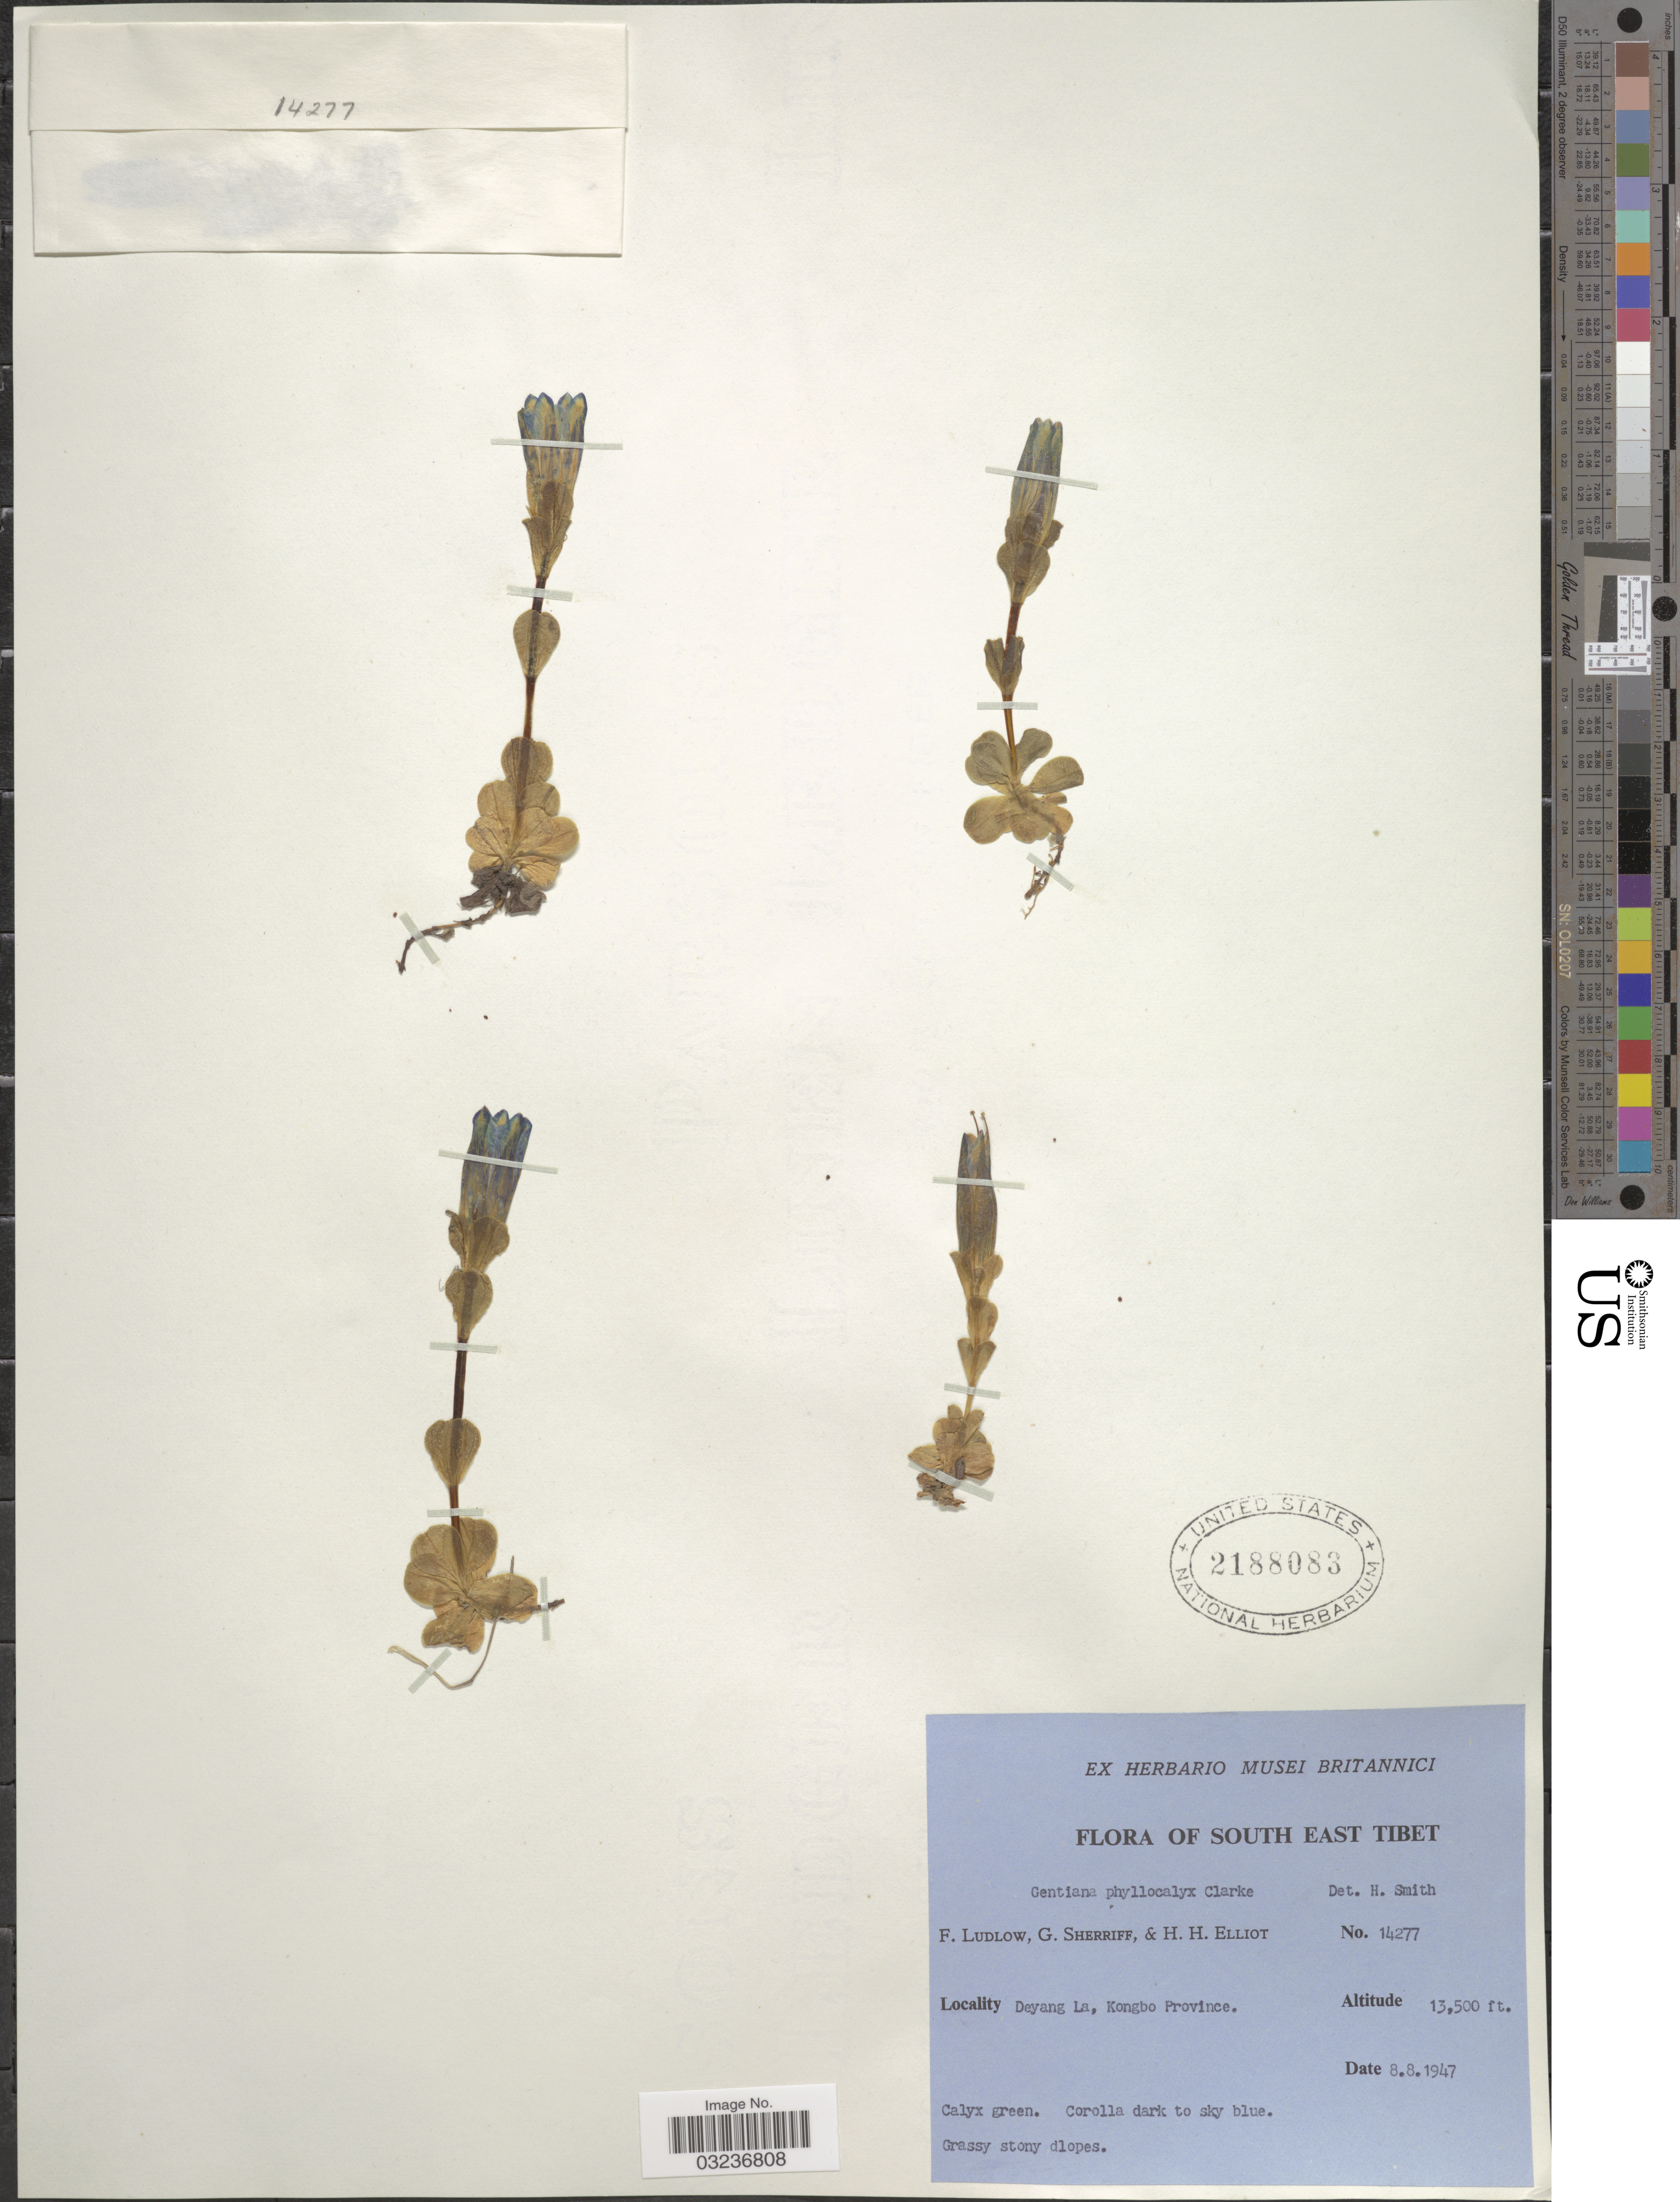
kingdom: Plantae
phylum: Tracheophyta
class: Magnoliopsida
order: Gentianales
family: Gentianaceae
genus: Gentiana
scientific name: Gentiana phyllocalyx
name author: C.B. Clarke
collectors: F. Ludlow, G. Sherriff & H. H. Elliot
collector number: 14277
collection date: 1947-08-08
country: China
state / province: Xizang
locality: South East Tibet, Deyang la, Kongbo Province.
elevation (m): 4115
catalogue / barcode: US 2188083